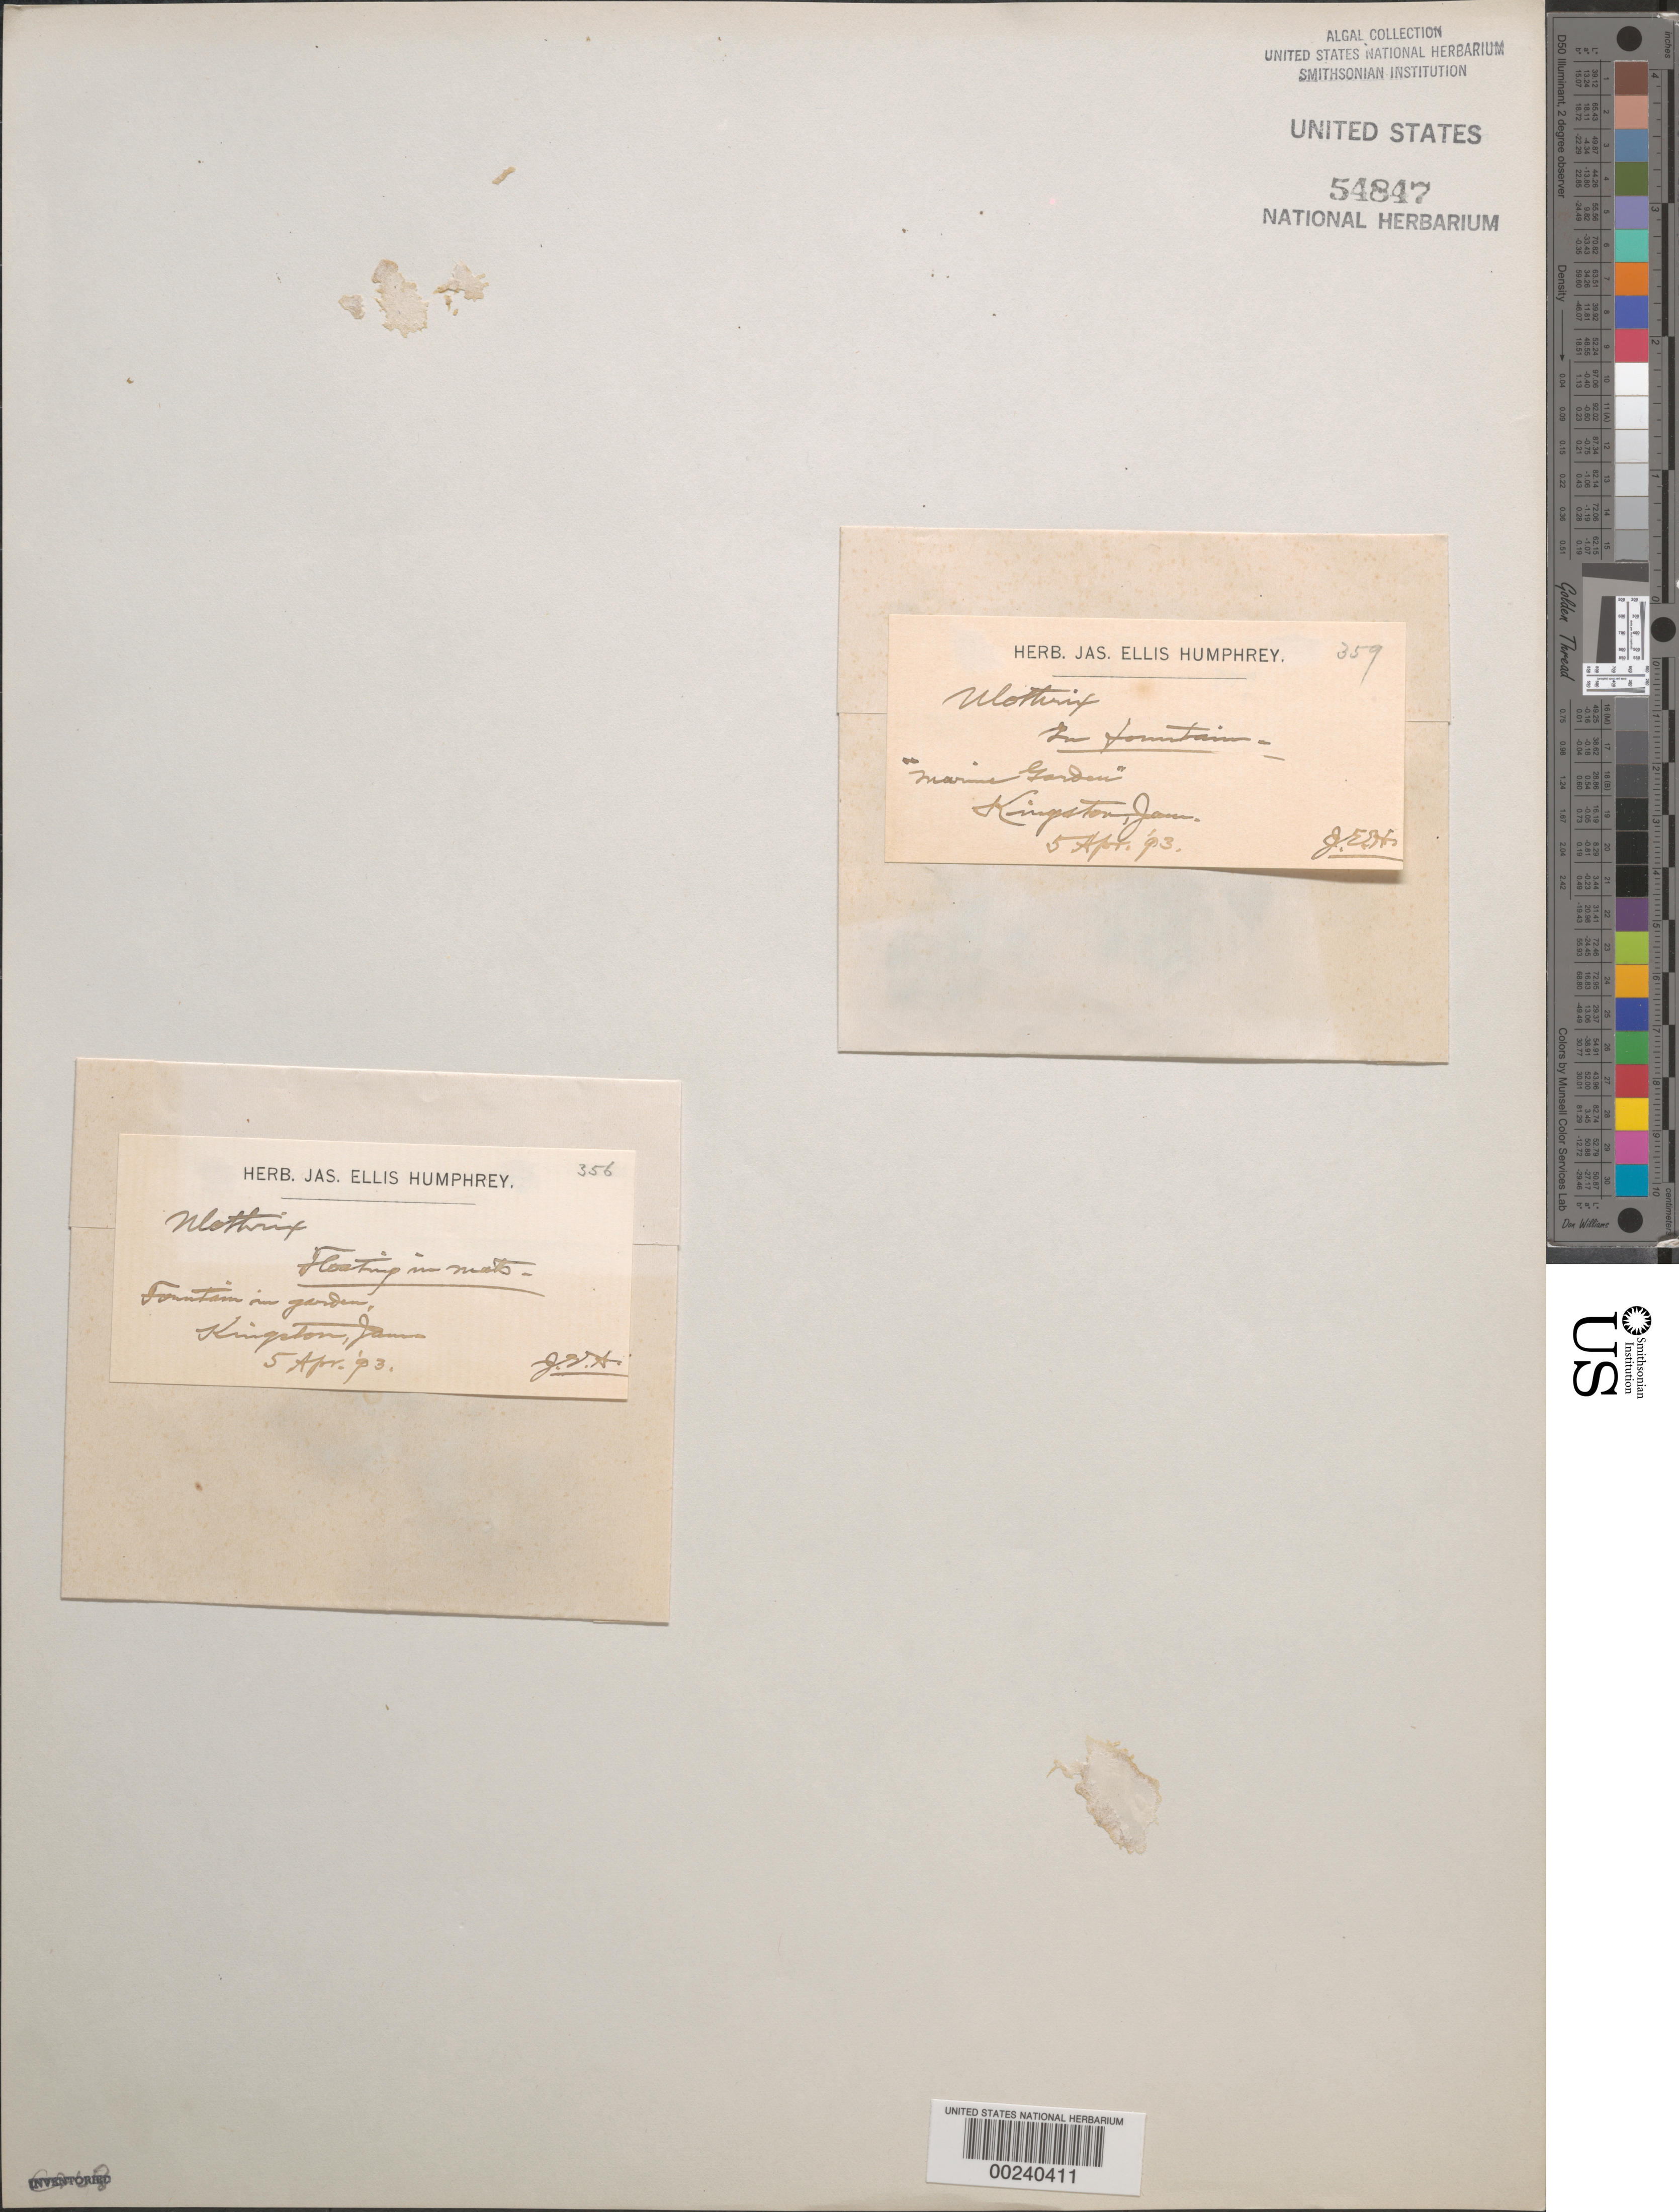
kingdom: Plantae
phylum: Chlorophyta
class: Ulvophyceae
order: Ulotrichales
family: Ulotrichaceae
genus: Ulothrix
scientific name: Ulothrix sp.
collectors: J. Humphrey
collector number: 356 & 359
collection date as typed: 05 Apr 1893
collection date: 1893-04-05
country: Jamaica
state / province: Kingston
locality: Kingston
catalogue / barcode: US 54847